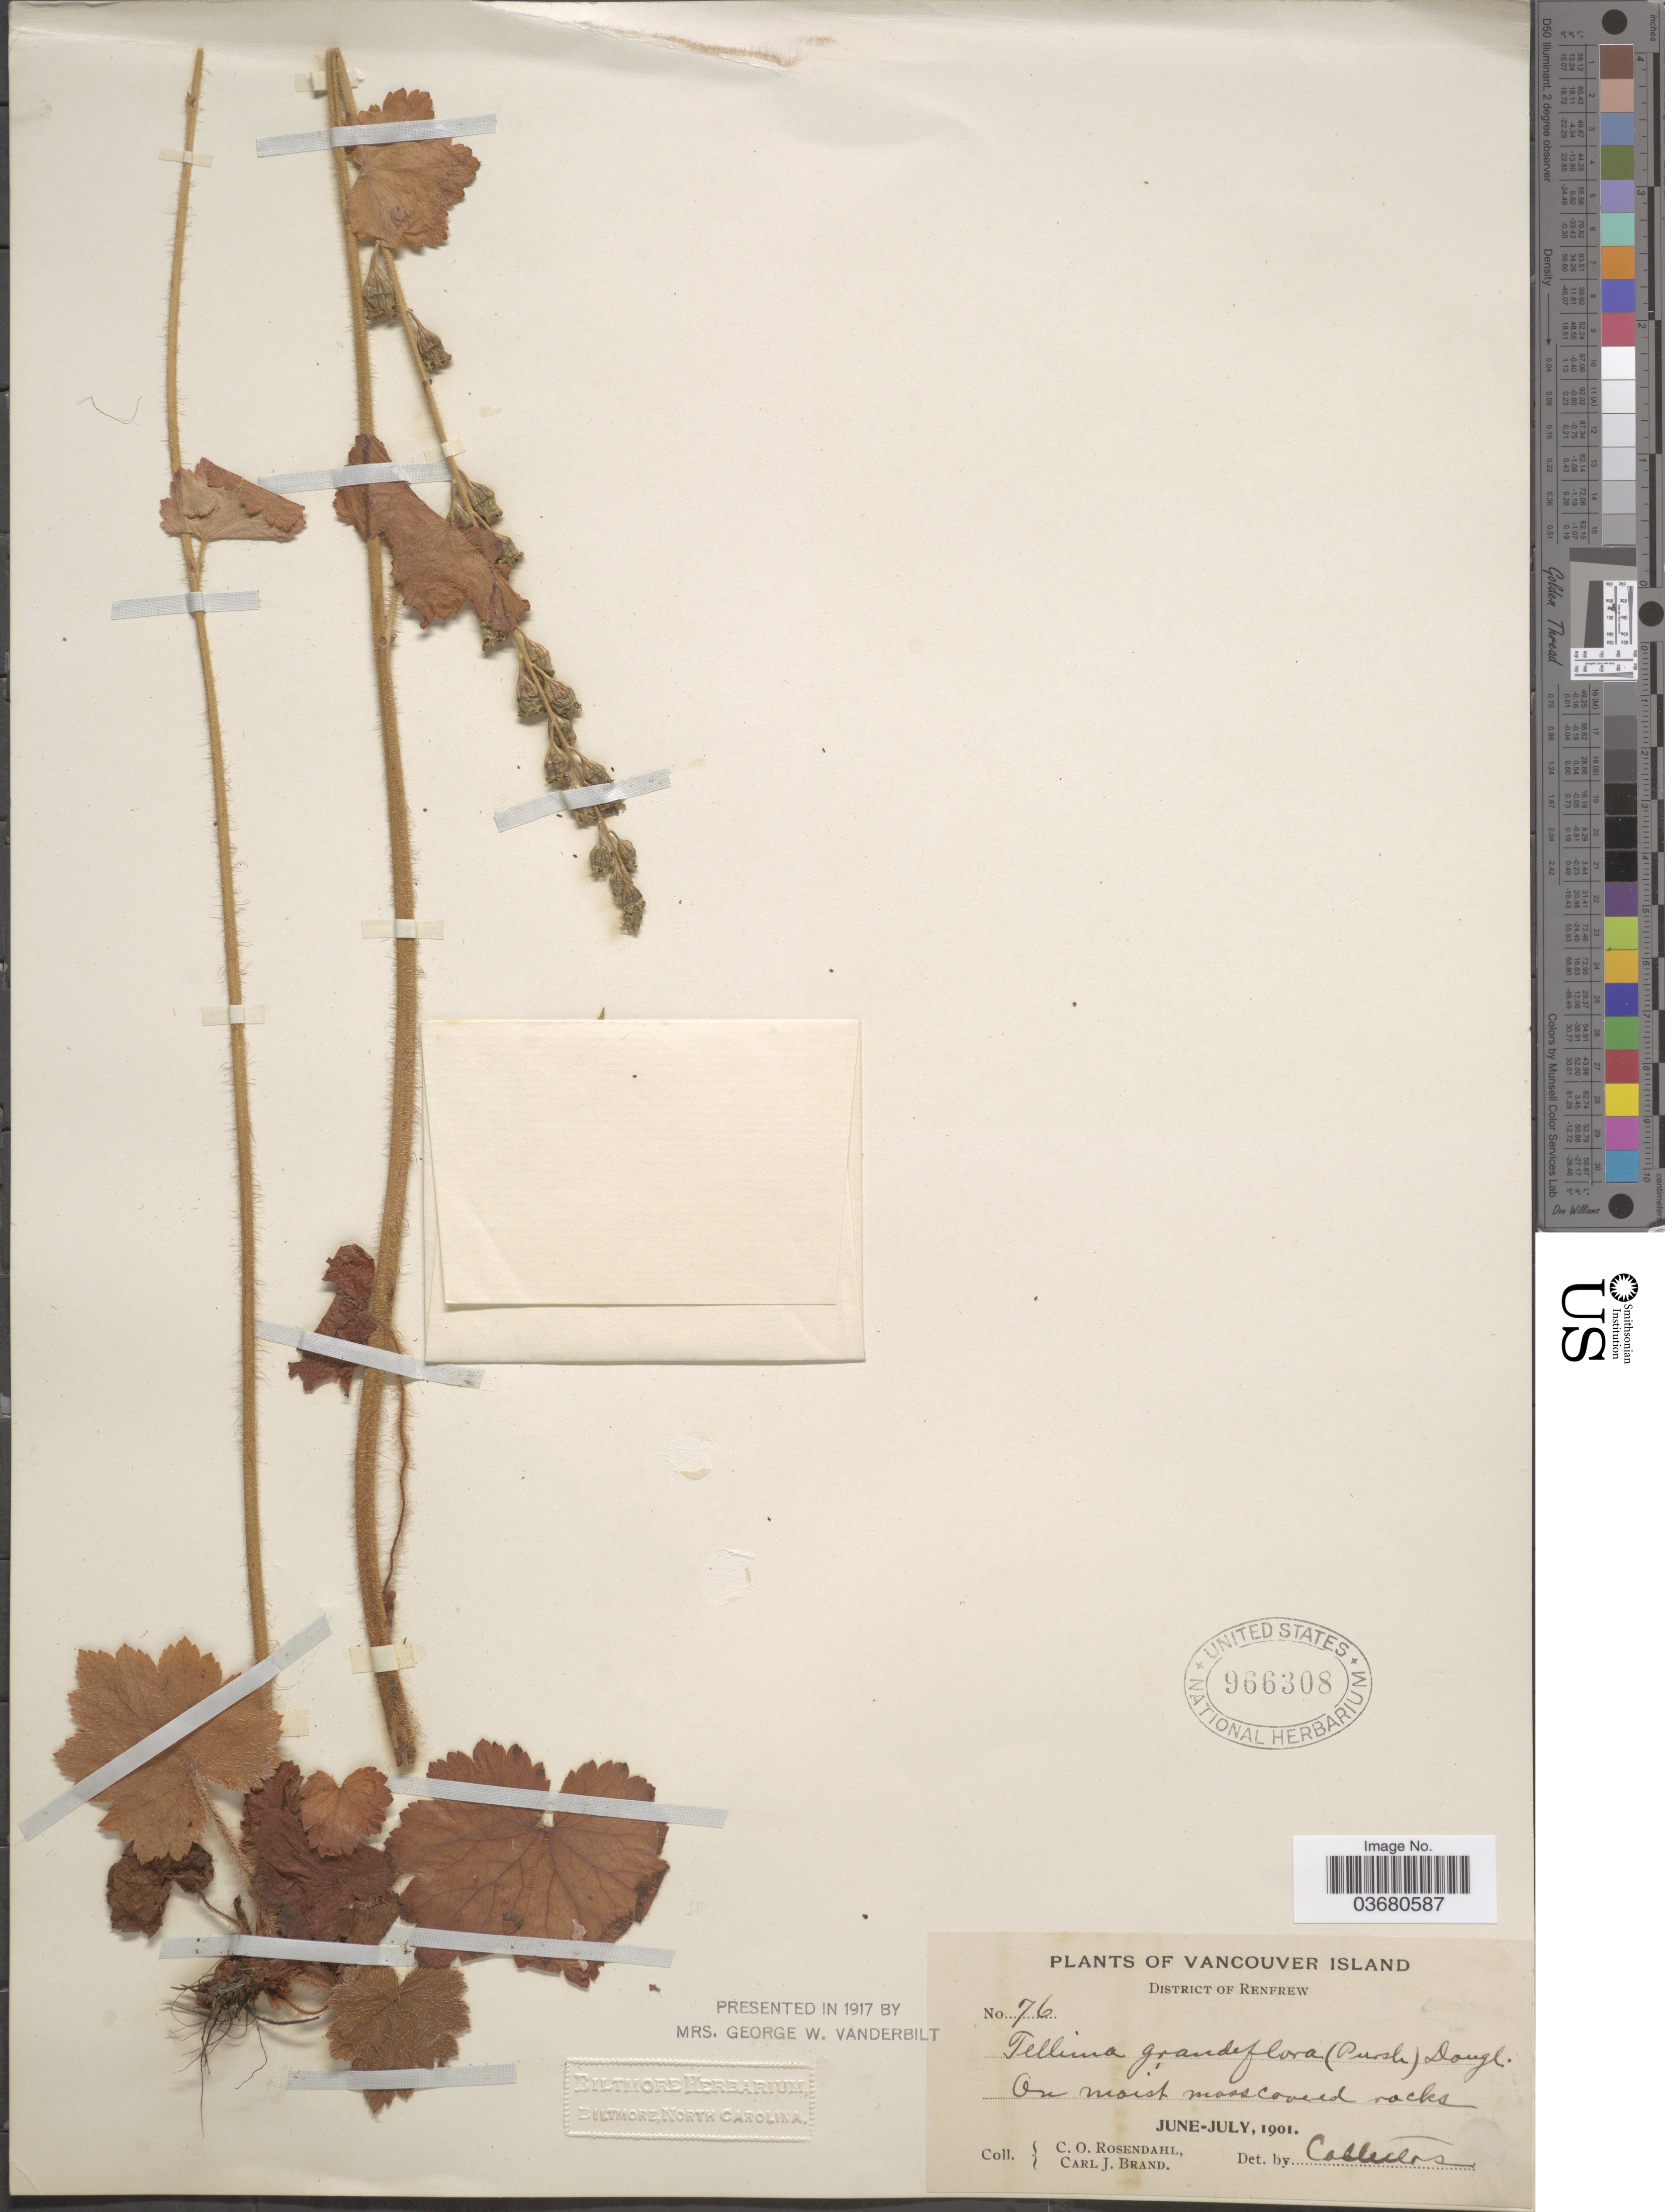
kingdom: Plantae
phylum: Tracheophyta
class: Magnoliopsida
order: Saxifragales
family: Saxifragaceae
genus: Tellima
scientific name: Tellima grandiflora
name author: (Pursh) Douglas ex Lindl.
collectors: C. O. Rosendahl & C. J. Brand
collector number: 76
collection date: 1901-06/1901-07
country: Canada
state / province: British Columbia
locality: Vancouver Island. District of Renfrew.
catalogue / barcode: US 966308